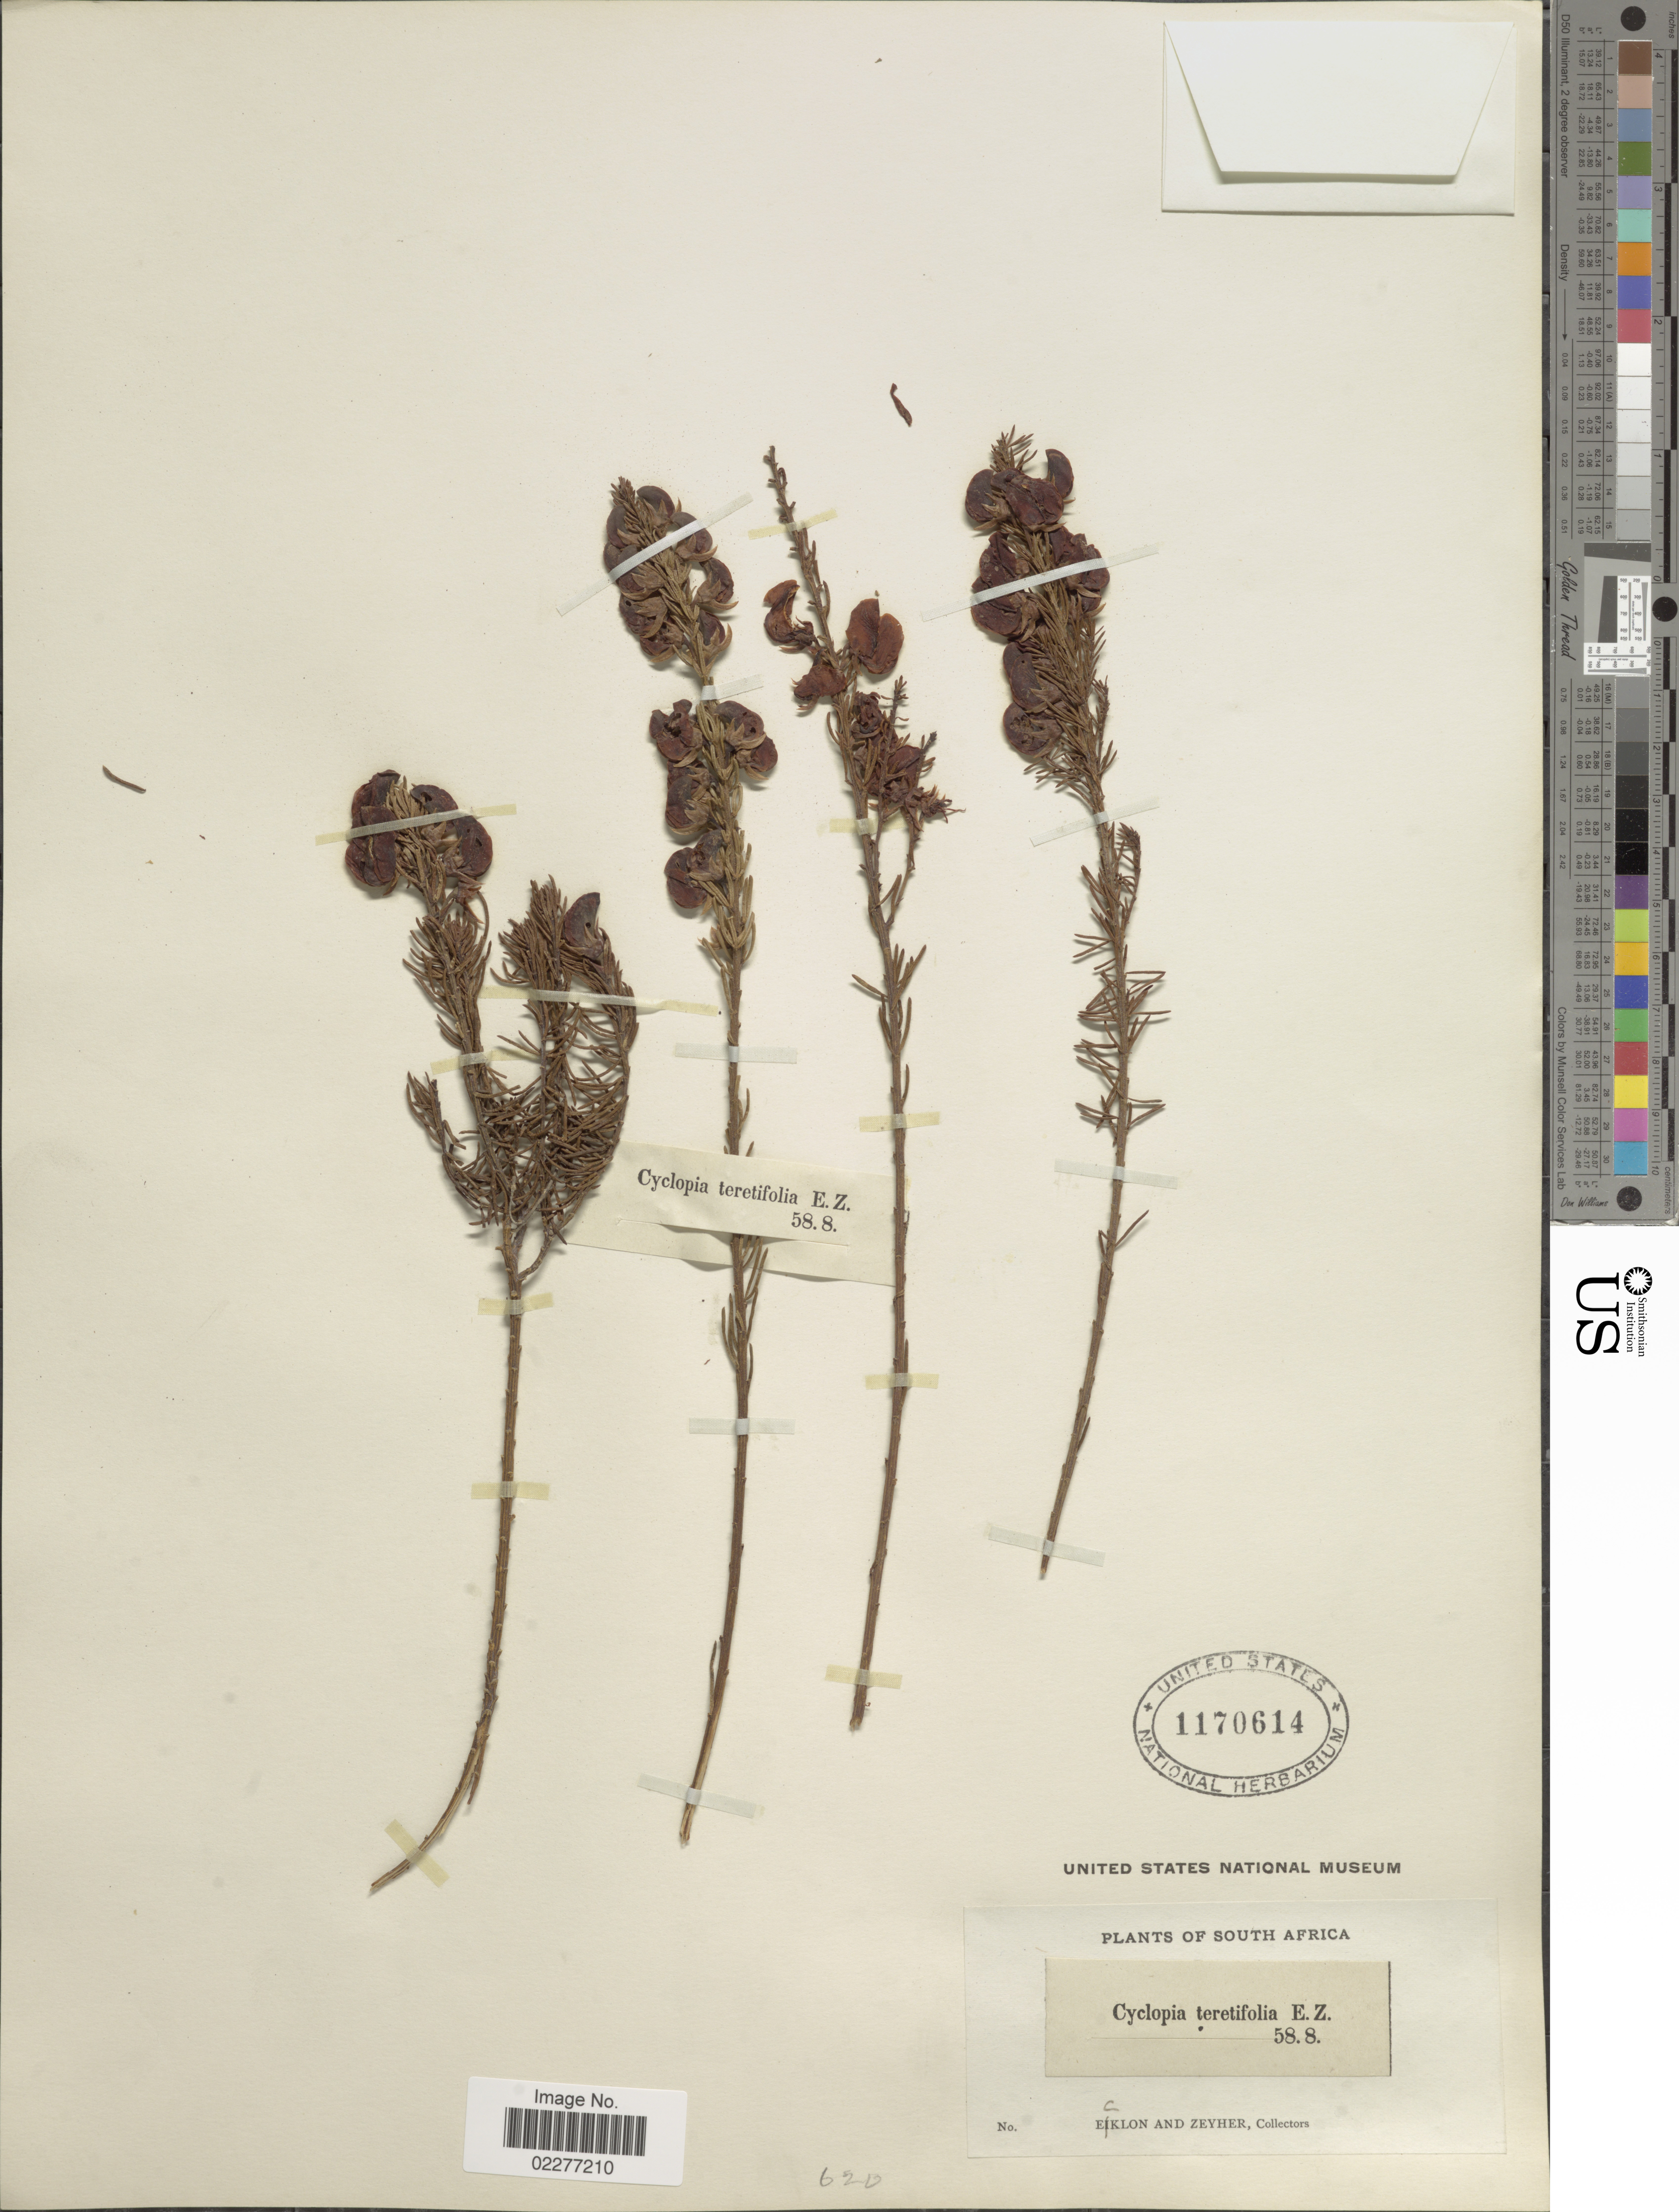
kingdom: Plantae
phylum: Tracheophyta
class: Magnoliopsida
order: Fabales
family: Fabaceae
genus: Cyclopia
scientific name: Cyclopia teretifolia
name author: Eckl. & Zeyh.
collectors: -. Ecklon & -. Zeyher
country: South Africa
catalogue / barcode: US 1170614